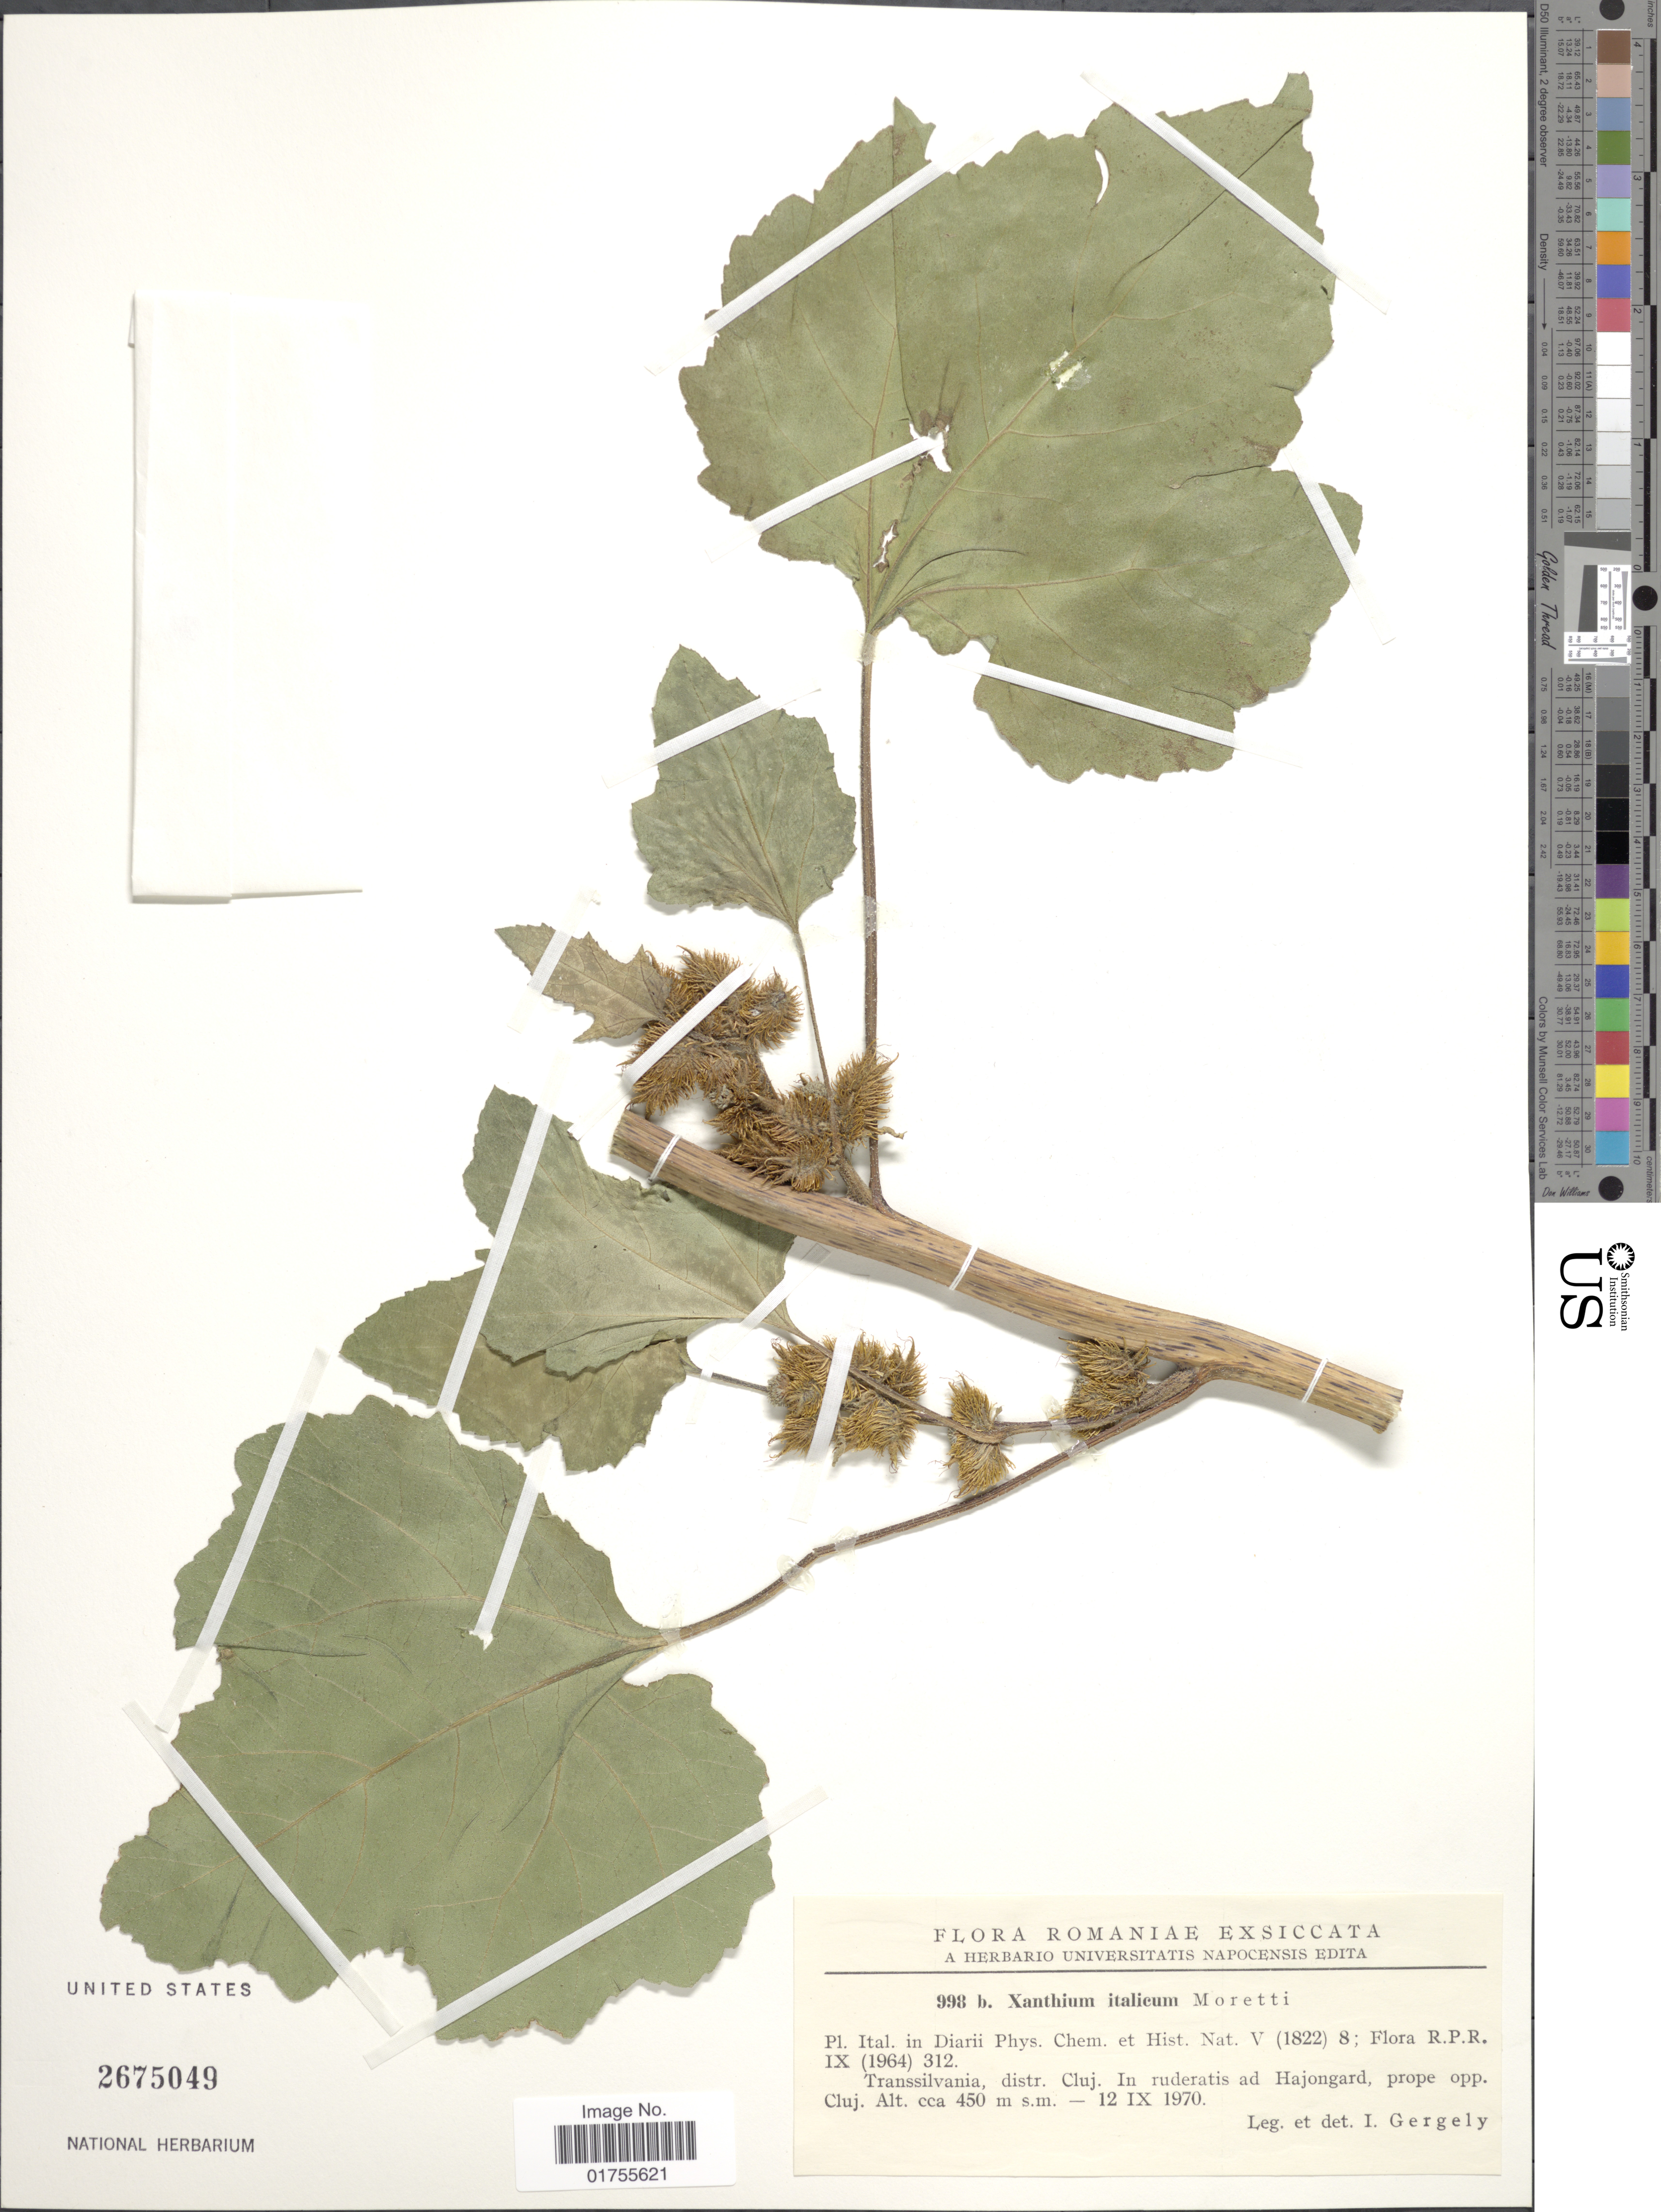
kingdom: Plantae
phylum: Tracheophyta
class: Magnoliopsida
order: Asterales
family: Asteraceae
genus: Xanthium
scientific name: Xanthium italicum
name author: Moretti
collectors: I. Gergely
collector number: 998 b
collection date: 1970-09-12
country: Romania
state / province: Cluj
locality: Transsilvania, distr. Cluj, in ruderatis ad Hajongard, prope opp. Cluj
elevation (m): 450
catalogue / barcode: US 2675049